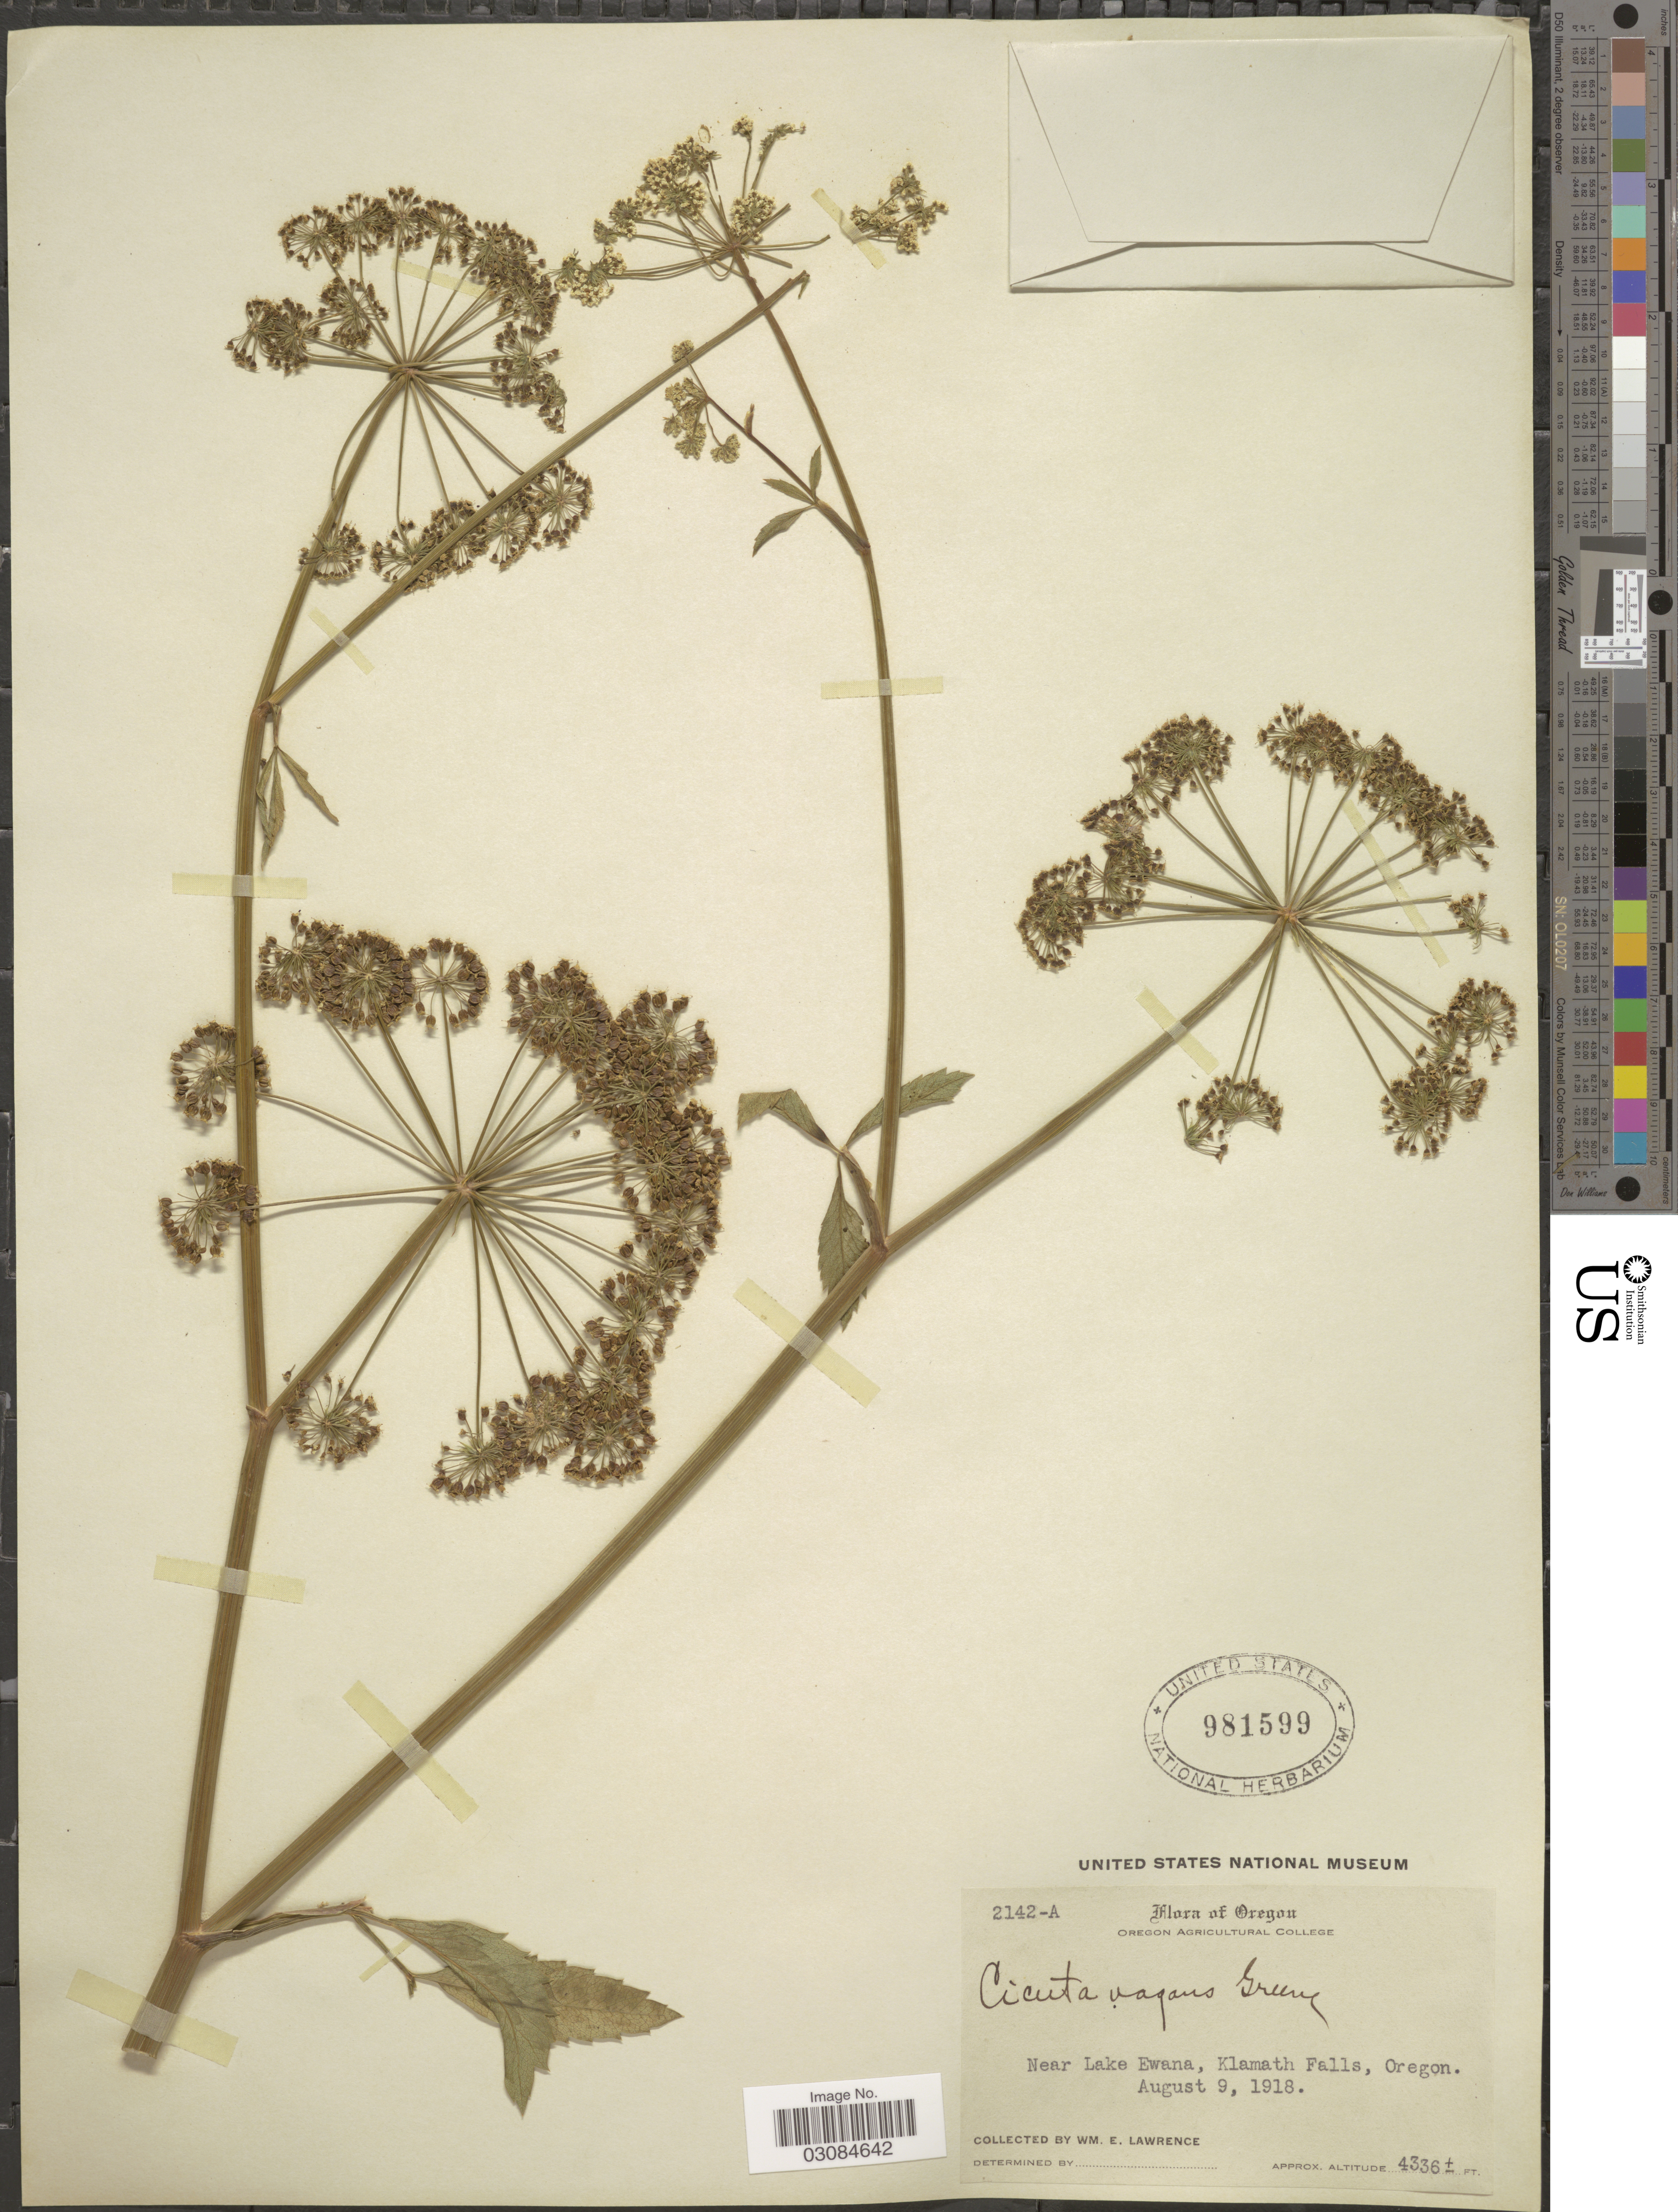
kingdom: Plantae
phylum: Tracheophyta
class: Magnoliopsida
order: Apiales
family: Apiaceae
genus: Cicuta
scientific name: Cicuta vagans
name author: Greene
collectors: W. Lawrence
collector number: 2142-A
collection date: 1918-08-09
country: United States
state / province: Oregon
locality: Near Lake Ewana, Klamath Falls.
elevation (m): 1322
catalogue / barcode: US 981599